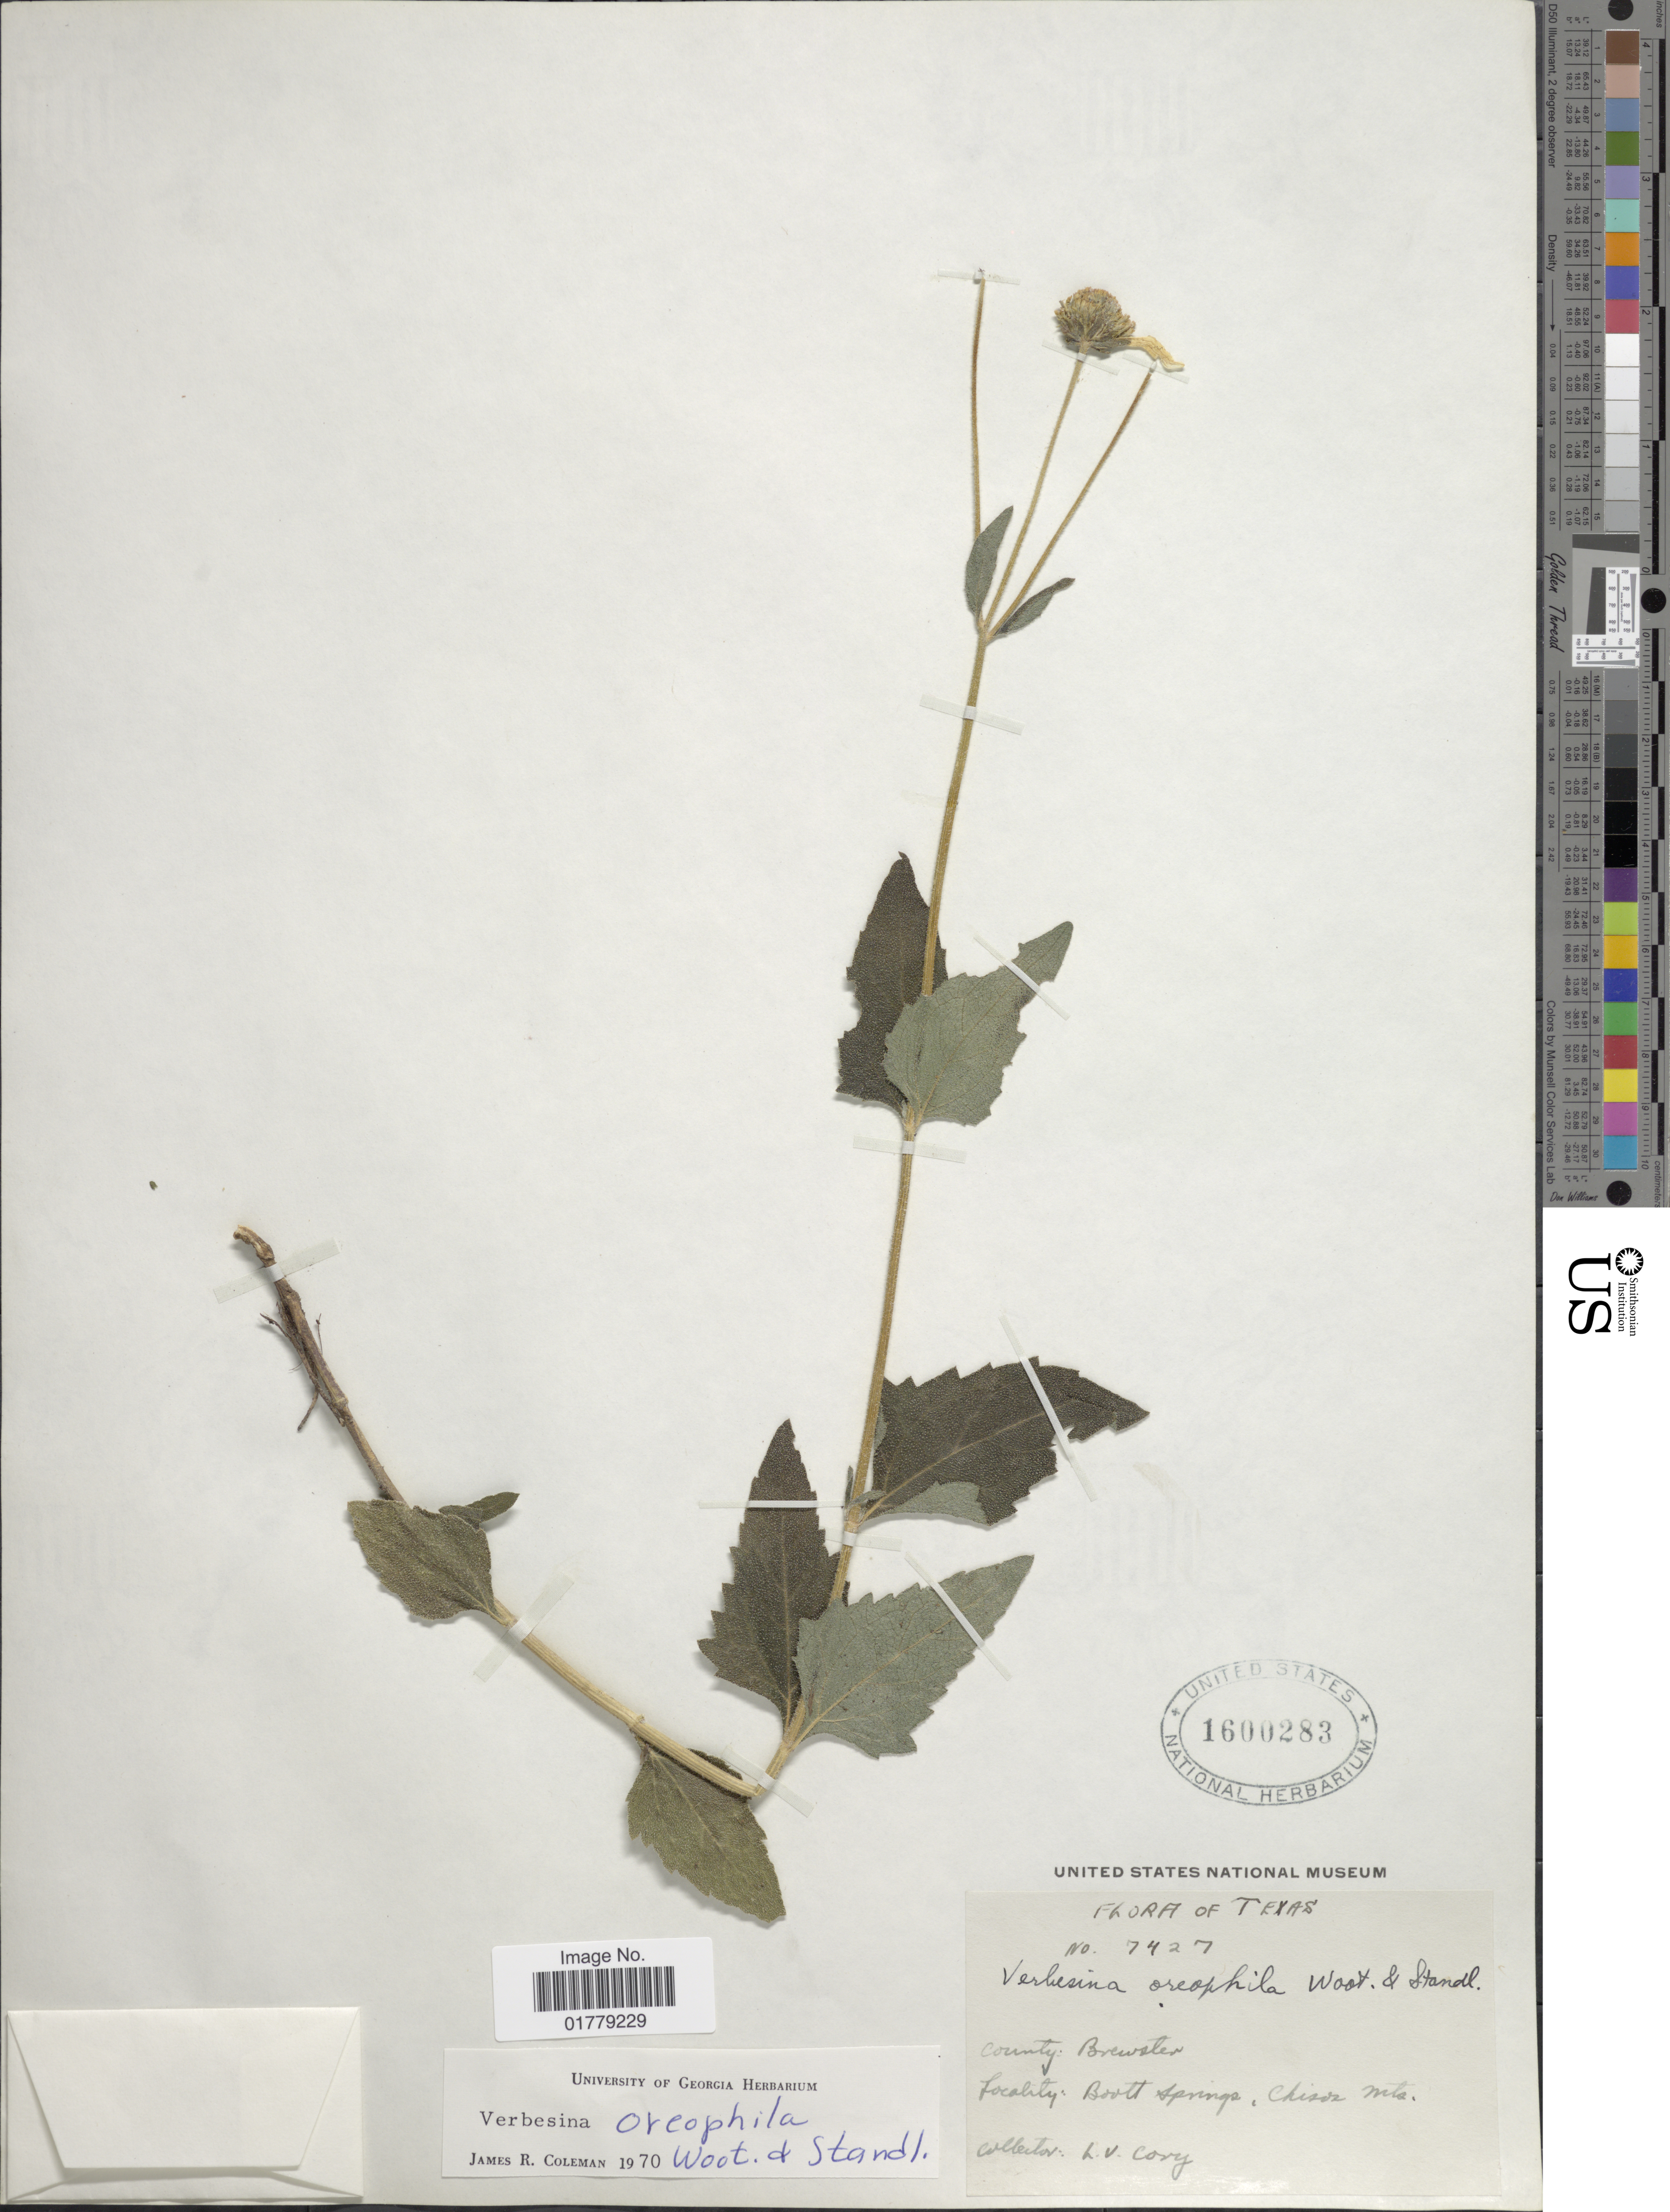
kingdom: Plantae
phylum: Tracheophyta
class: Magnoliopsida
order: Asterales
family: Asteraceae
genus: Verbesina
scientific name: Verbesina oreophila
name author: Wooton & Standl.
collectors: V. Cory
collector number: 7427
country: United States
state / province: Texas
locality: County: Brewster. Boott Springs, Chisos Mts.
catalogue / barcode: US 1600283